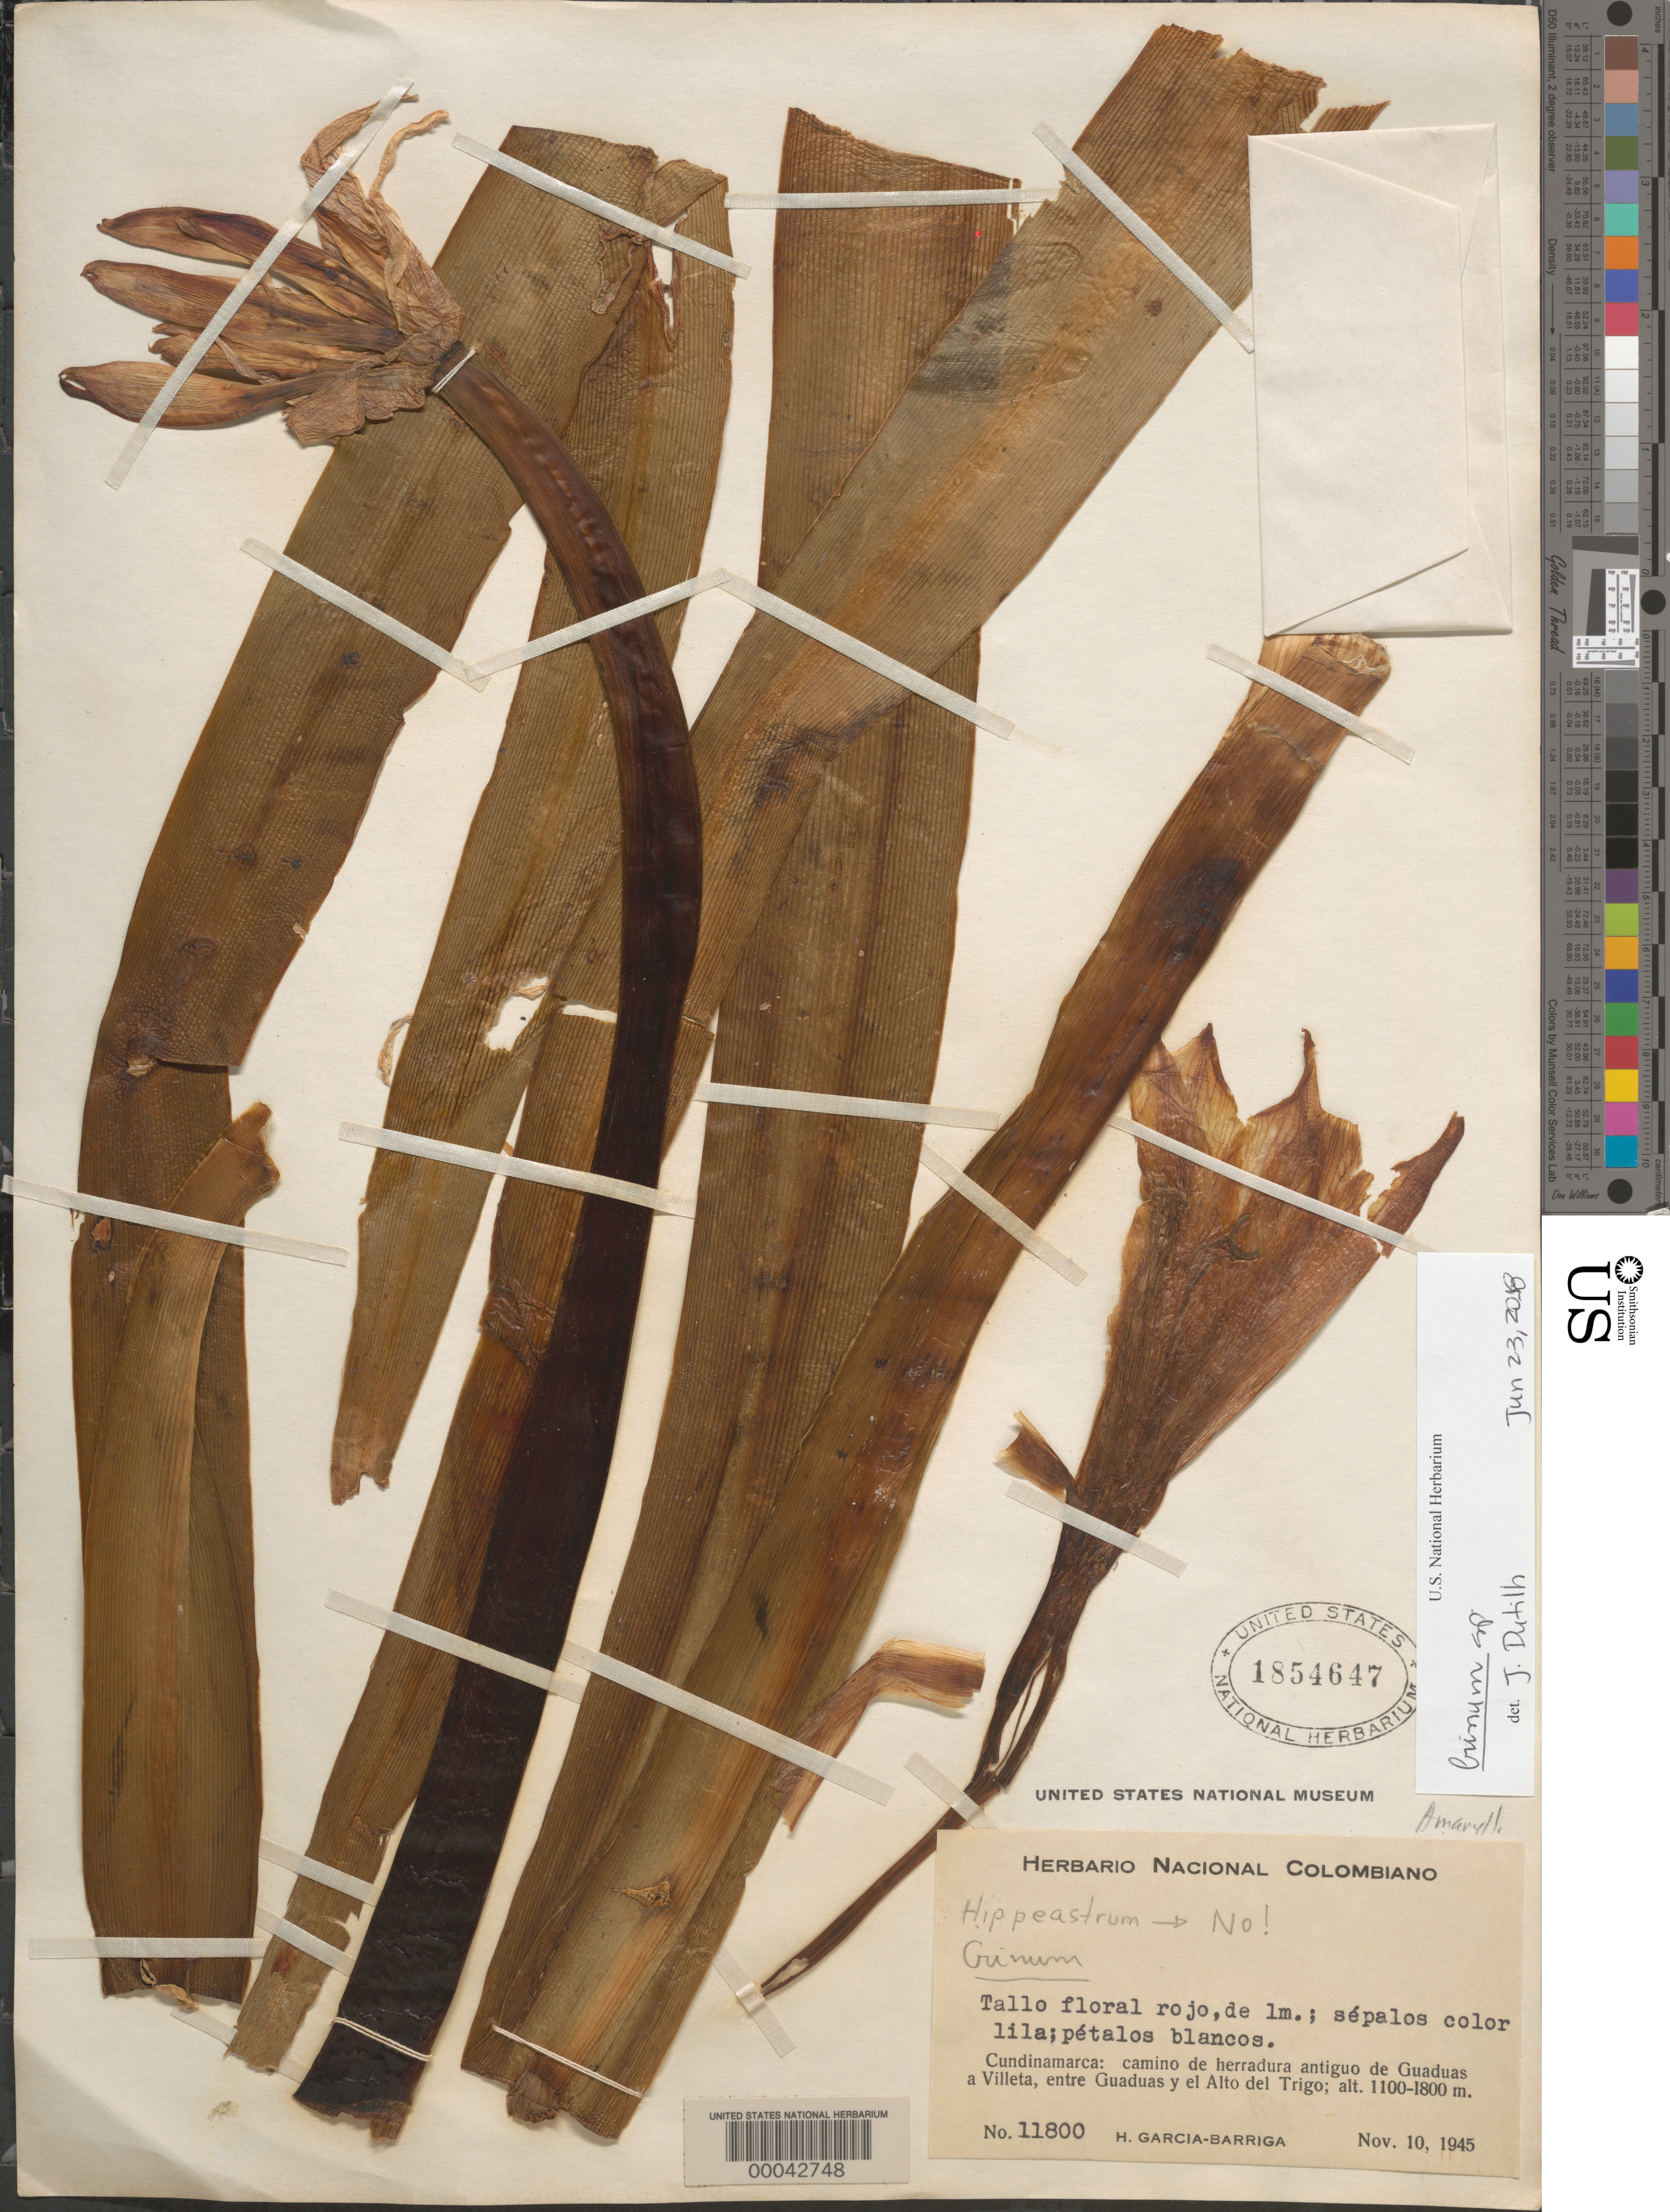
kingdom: Plantae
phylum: Tracheophyta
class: Liliopsida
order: Asparagales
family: Amaryllidaceae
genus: Crinum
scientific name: Crinum sp.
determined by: Dutilh, Julie H. A.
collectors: H. García Barriga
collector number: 11800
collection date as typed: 10 Nov 1945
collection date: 1945-11-10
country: Colombia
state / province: Cundinamarca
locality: Old horseshoe road of Guaduas a Villeta, between Guaduas and el Alto del Trigo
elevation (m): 1100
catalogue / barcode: US 1854647